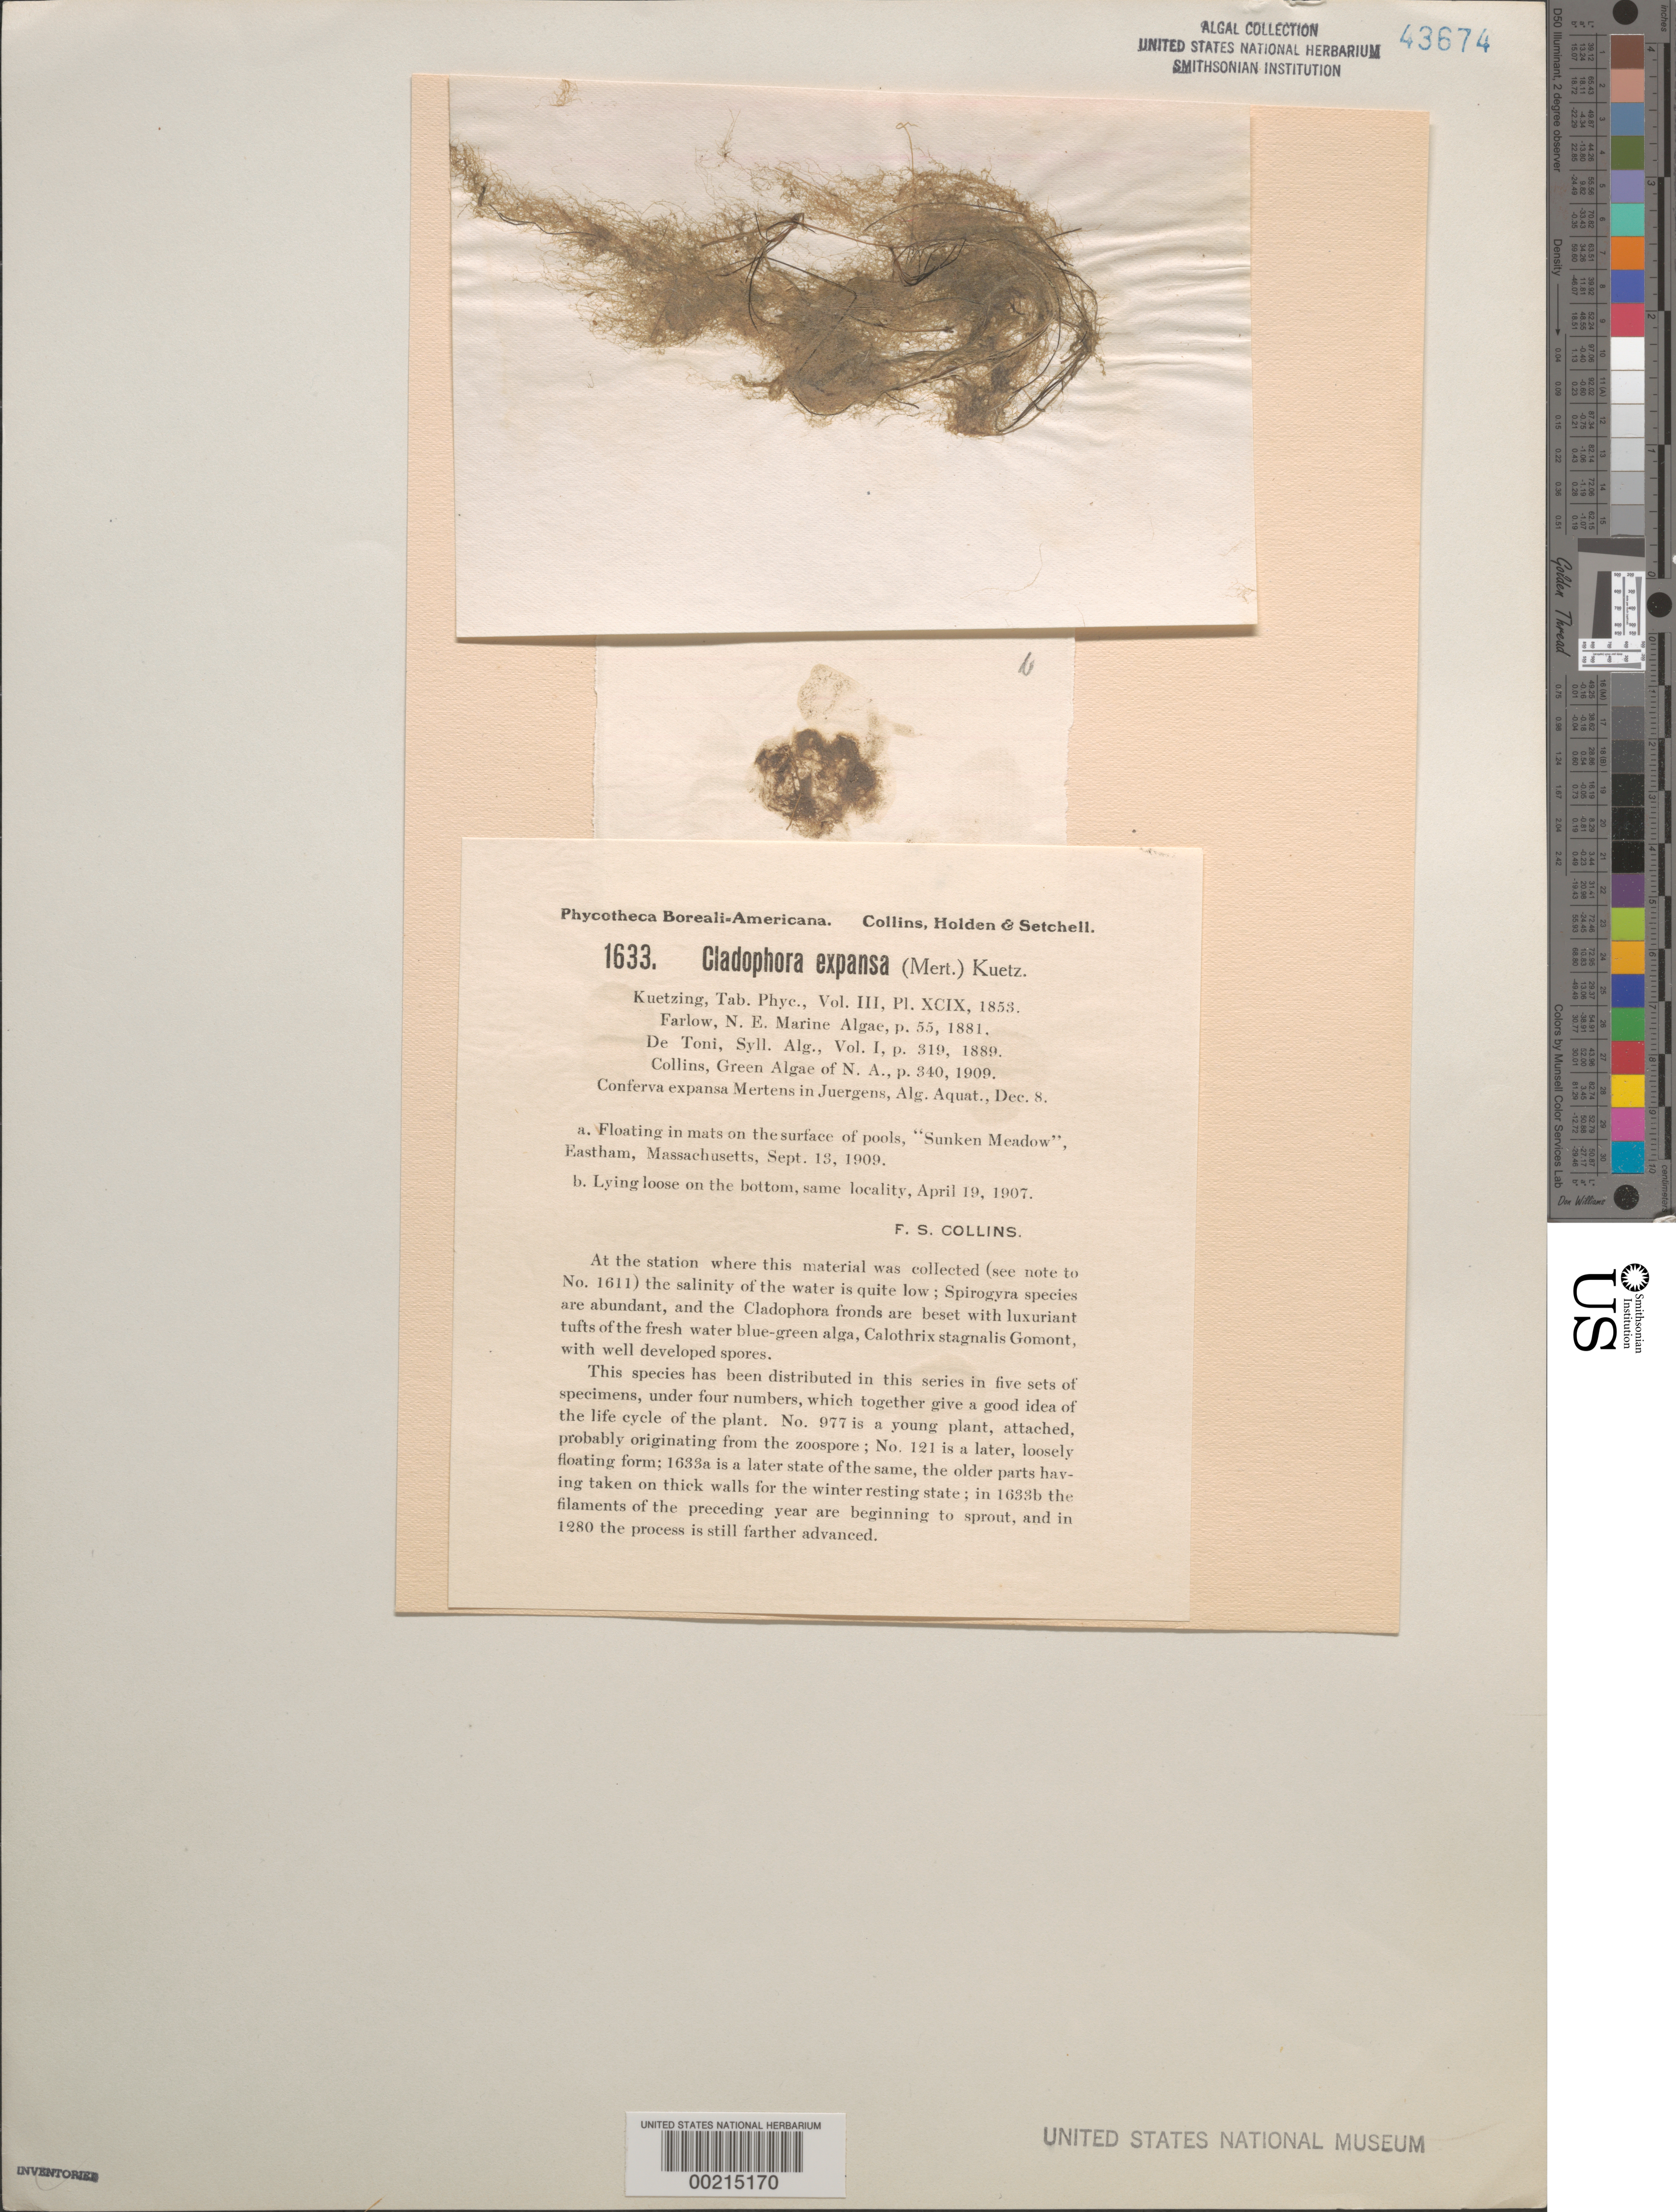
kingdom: Plantae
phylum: Chlorophyta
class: Ulvophyceae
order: Cladophorales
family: Cladophoraceae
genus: Cladophora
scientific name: Cladophora vagabunda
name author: (L.) C. Hoek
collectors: F. Collins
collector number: PB-A 1633A & PB-A 1633B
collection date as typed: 13 Sep 1909 AND 19 Apr 1907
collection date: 1907-04-19,1909-09-13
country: United States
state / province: Massachusetts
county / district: Barnstable County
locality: Eastham, Sunken Meadow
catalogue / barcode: US 43674